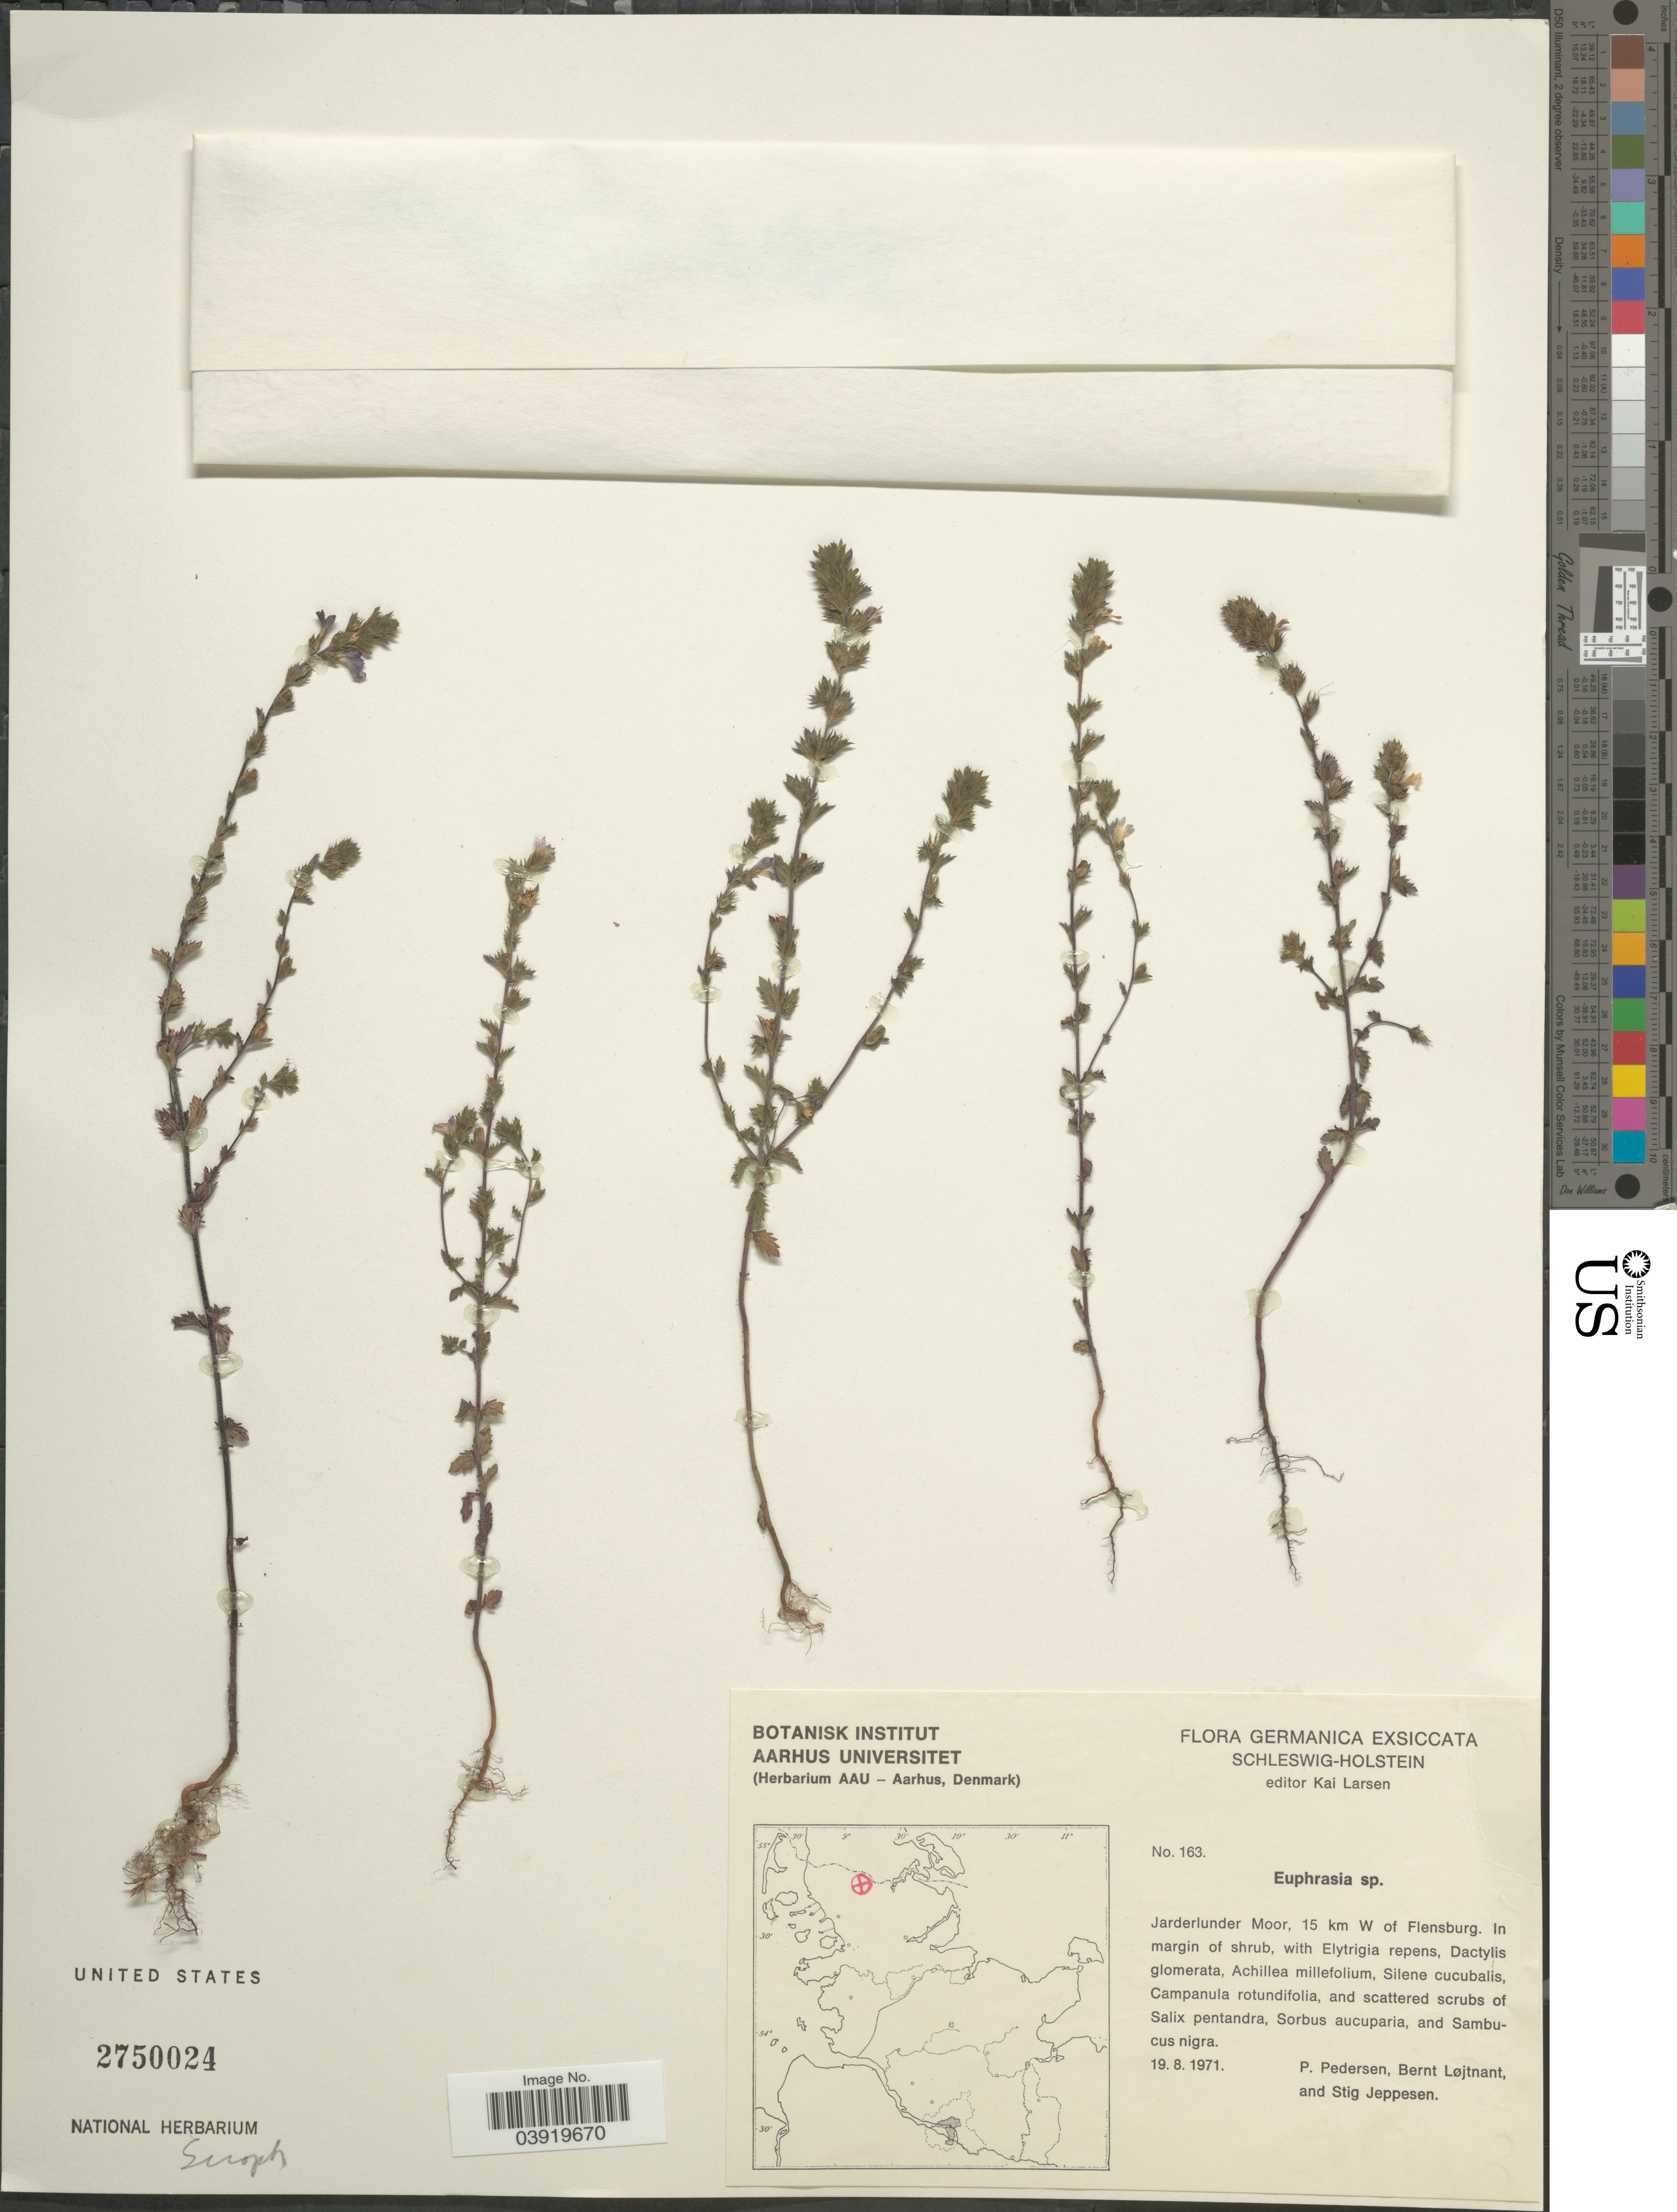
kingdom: Plantae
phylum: Tracheophyta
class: Magnoliopsida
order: Lamiales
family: Orobanchaceae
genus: Euphrasia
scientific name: Euphrasia sp.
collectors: P. Pedersen, B. Löjtnant & S. Jeppesen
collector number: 163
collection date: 1971-08-19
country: Germany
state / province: Schleswig-Holstein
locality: Germanica. Jarderlunder Moor, 15 km W of Flensburg.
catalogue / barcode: US 2750024